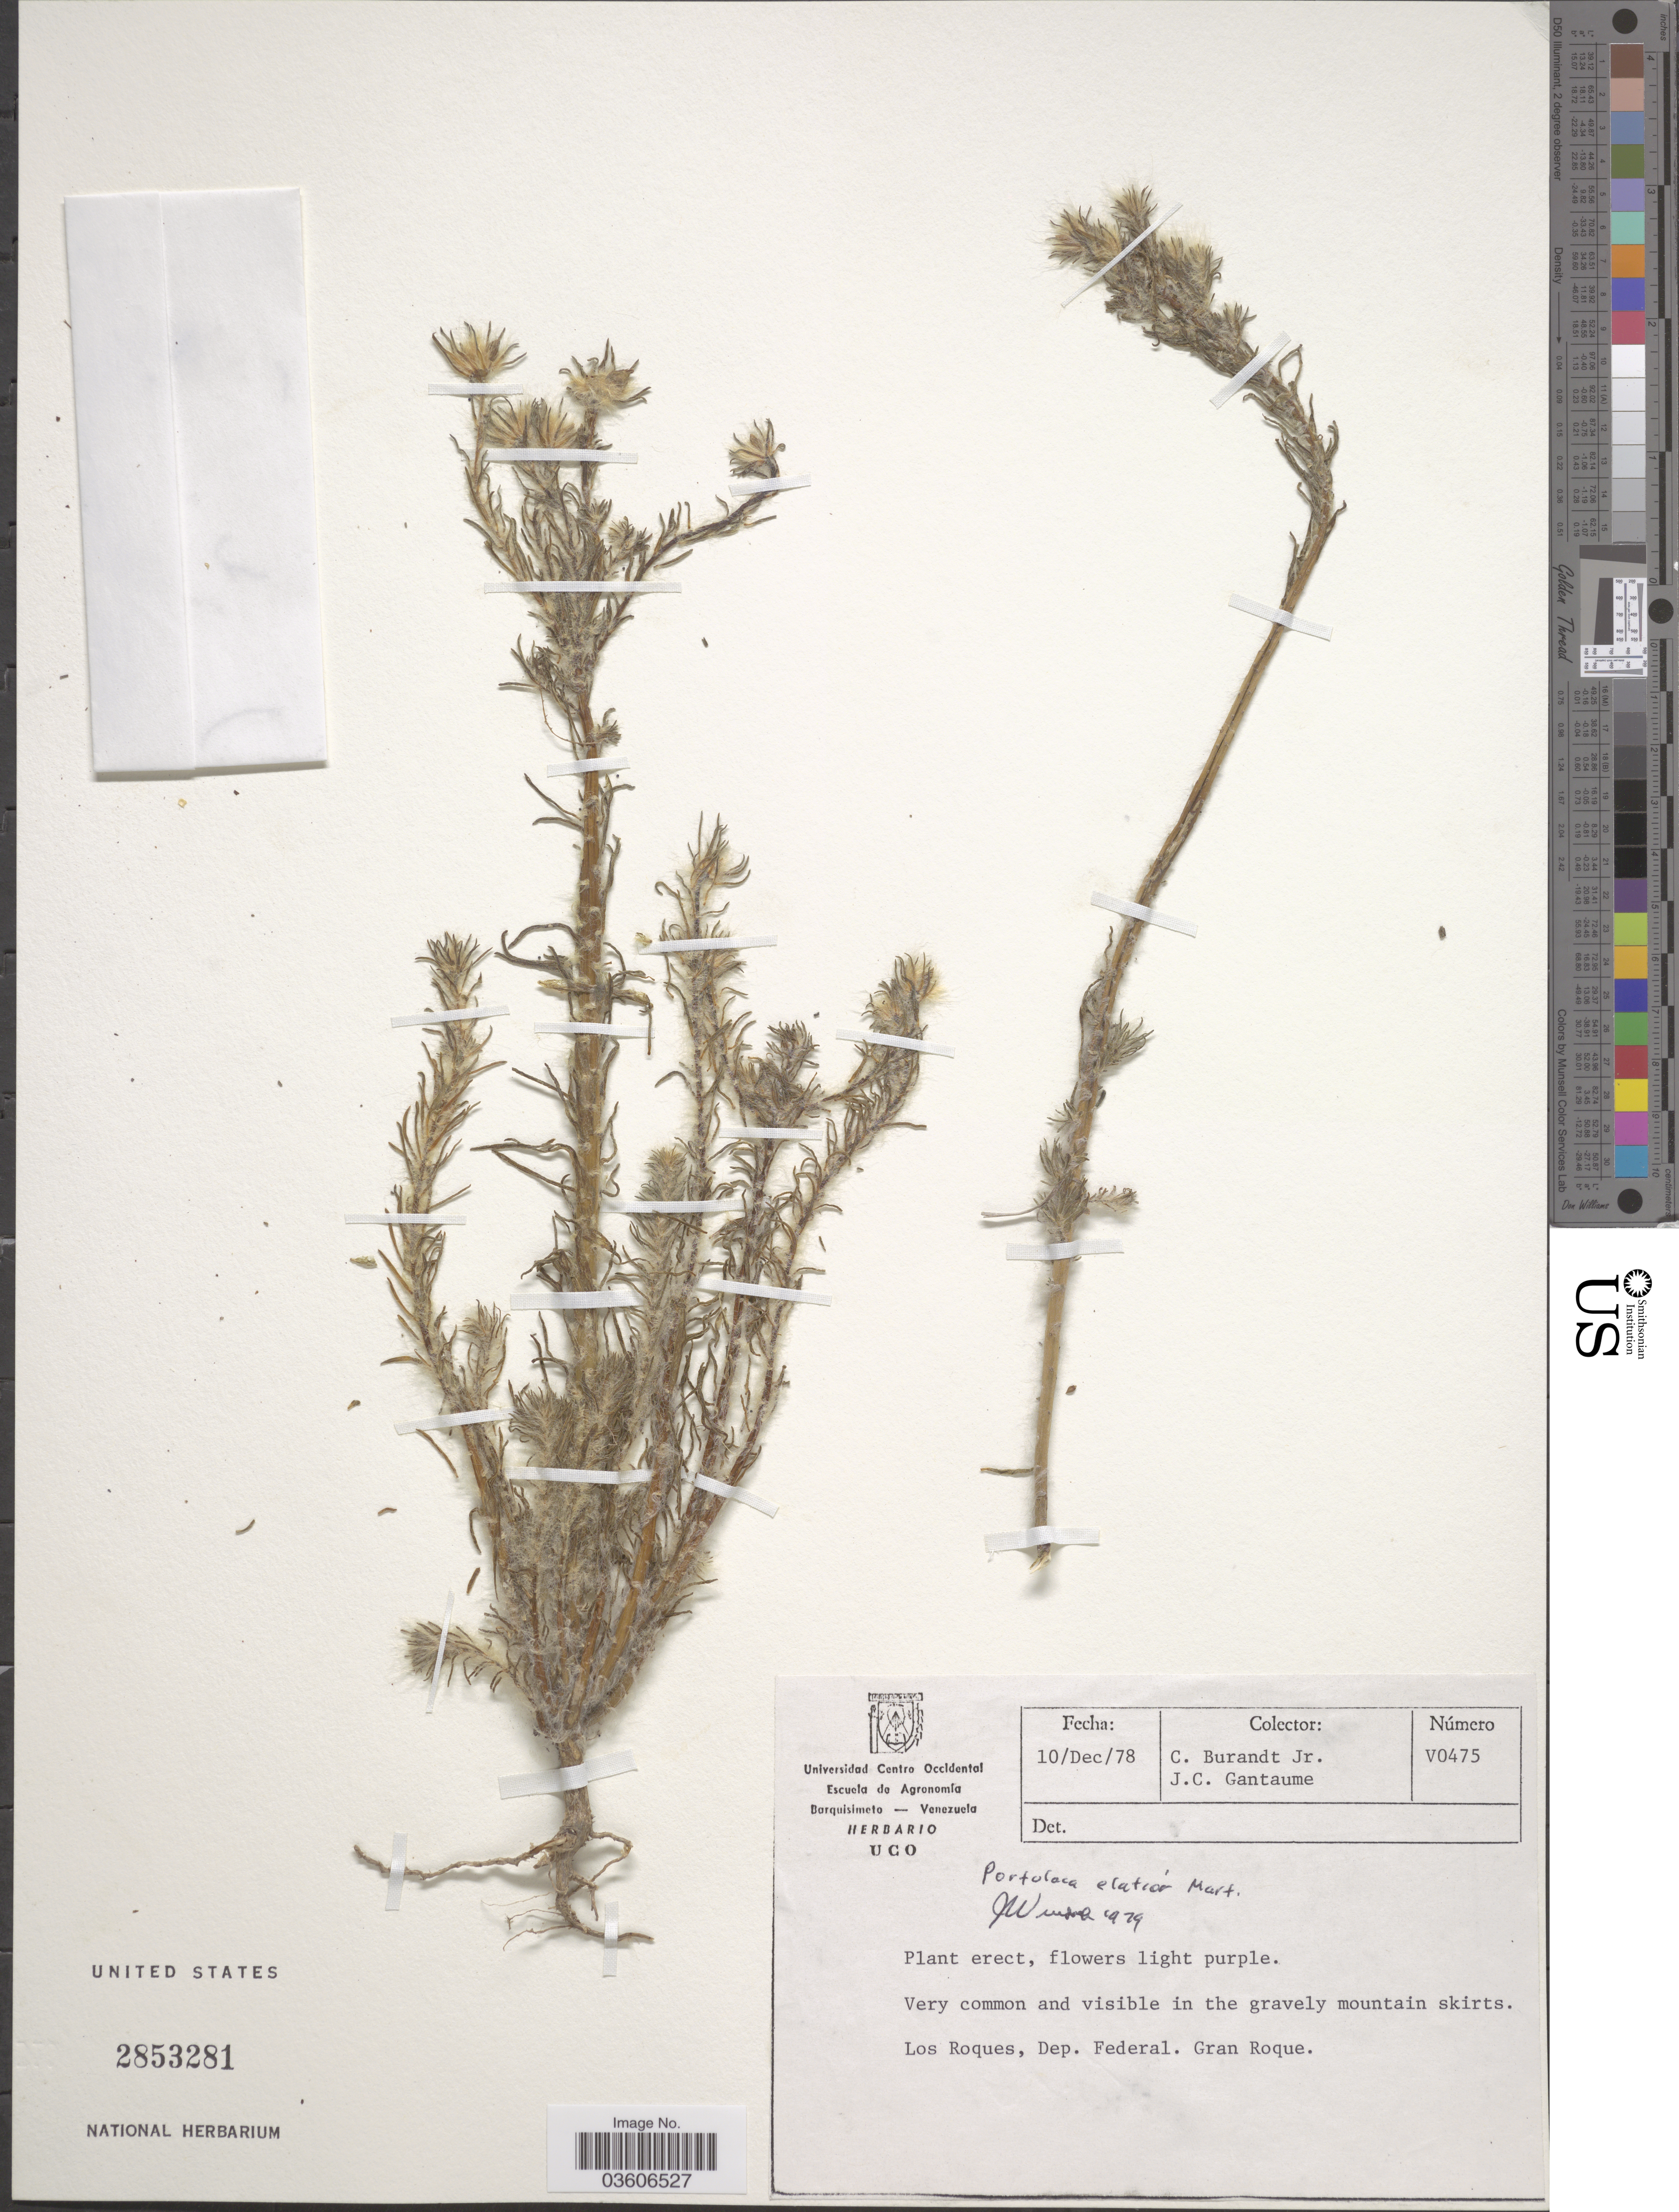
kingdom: Plantae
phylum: Tracheophyta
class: Magnoliopsida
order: Caryophyllales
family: Portulacaceae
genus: Portulaca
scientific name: Portulaca elatior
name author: Mart. ex Rohrb.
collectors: C. Burandt & J. Gantaume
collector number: V0475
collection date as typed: Transcribed d/m/y: 10/12/78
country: Venezuela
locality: Los Roques, Dep. Federal. Gran Roque.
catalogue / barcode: US 2853281